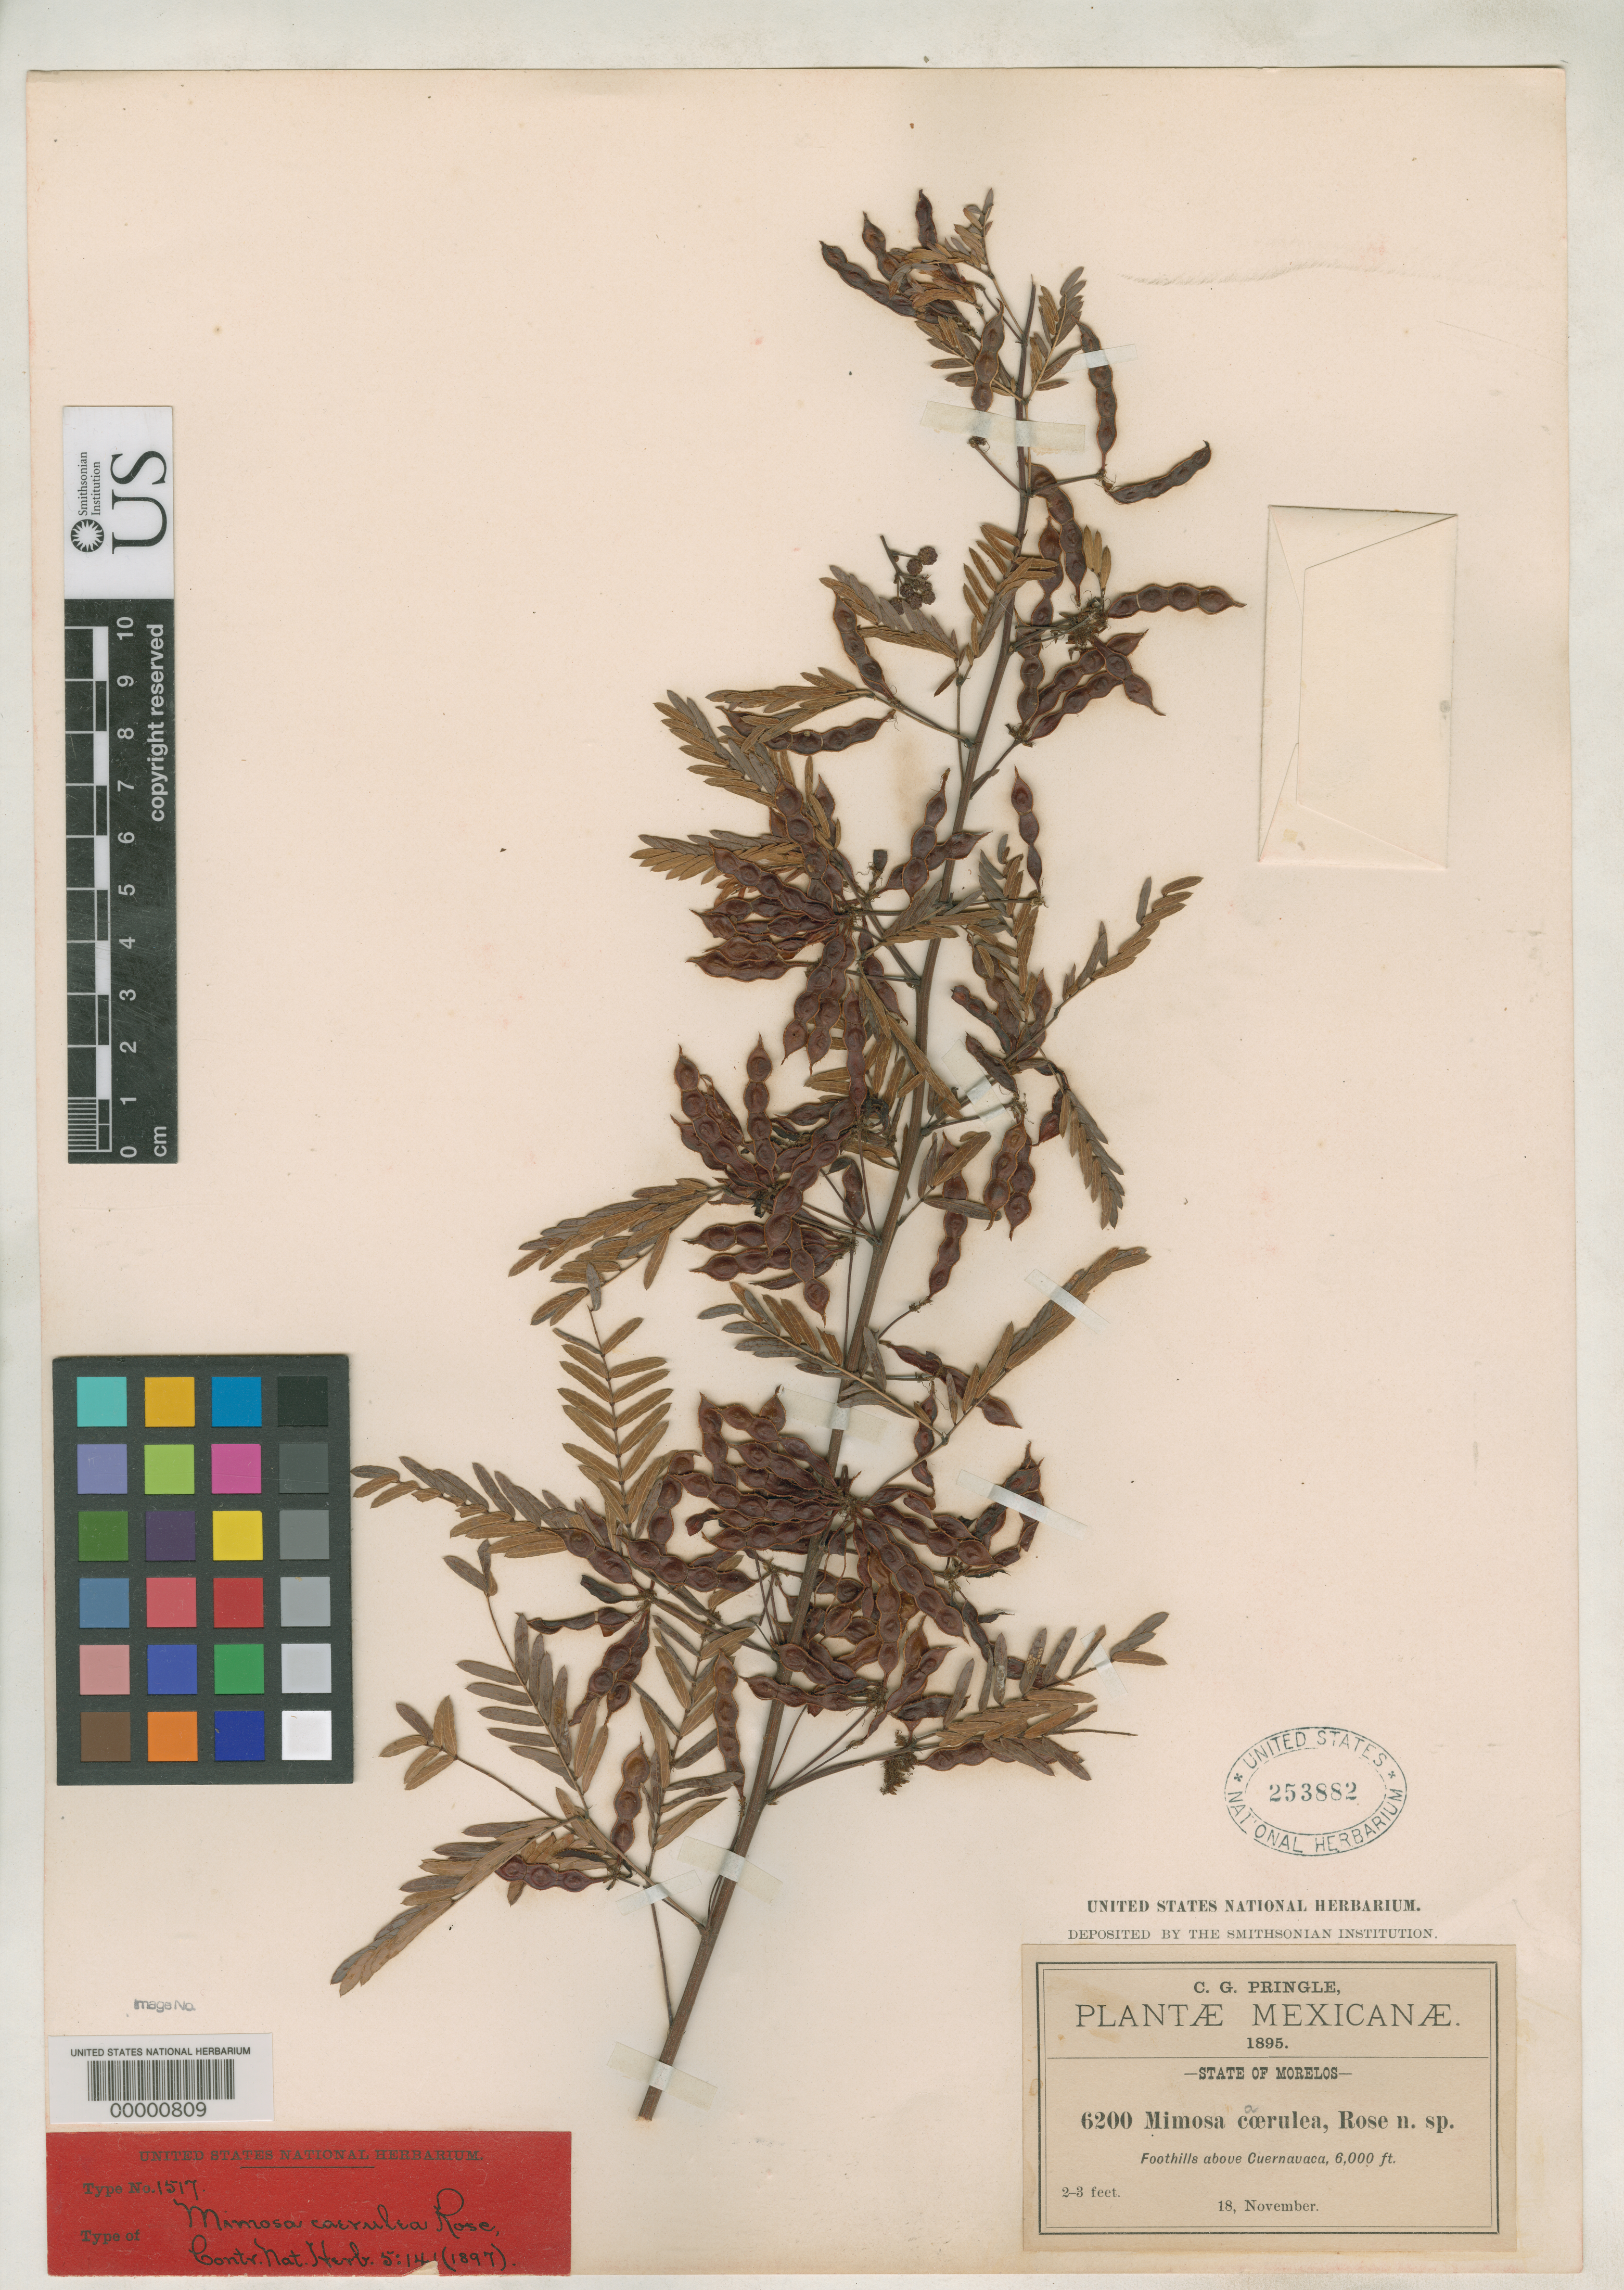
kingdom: Plantae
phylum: Tracheophyta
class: Magnoliopsida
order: Fabales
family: Fabaceae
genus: Mimosa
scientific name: Mimosa caerulea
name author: Rose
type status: Type Collection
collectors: C. G. Pringle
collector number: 6200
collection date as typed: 18 Nov 1895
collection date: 1895-11-18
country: Mexico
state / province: Morelos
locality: Above Cuernavaca.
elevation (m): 1968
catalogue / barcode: US 253882